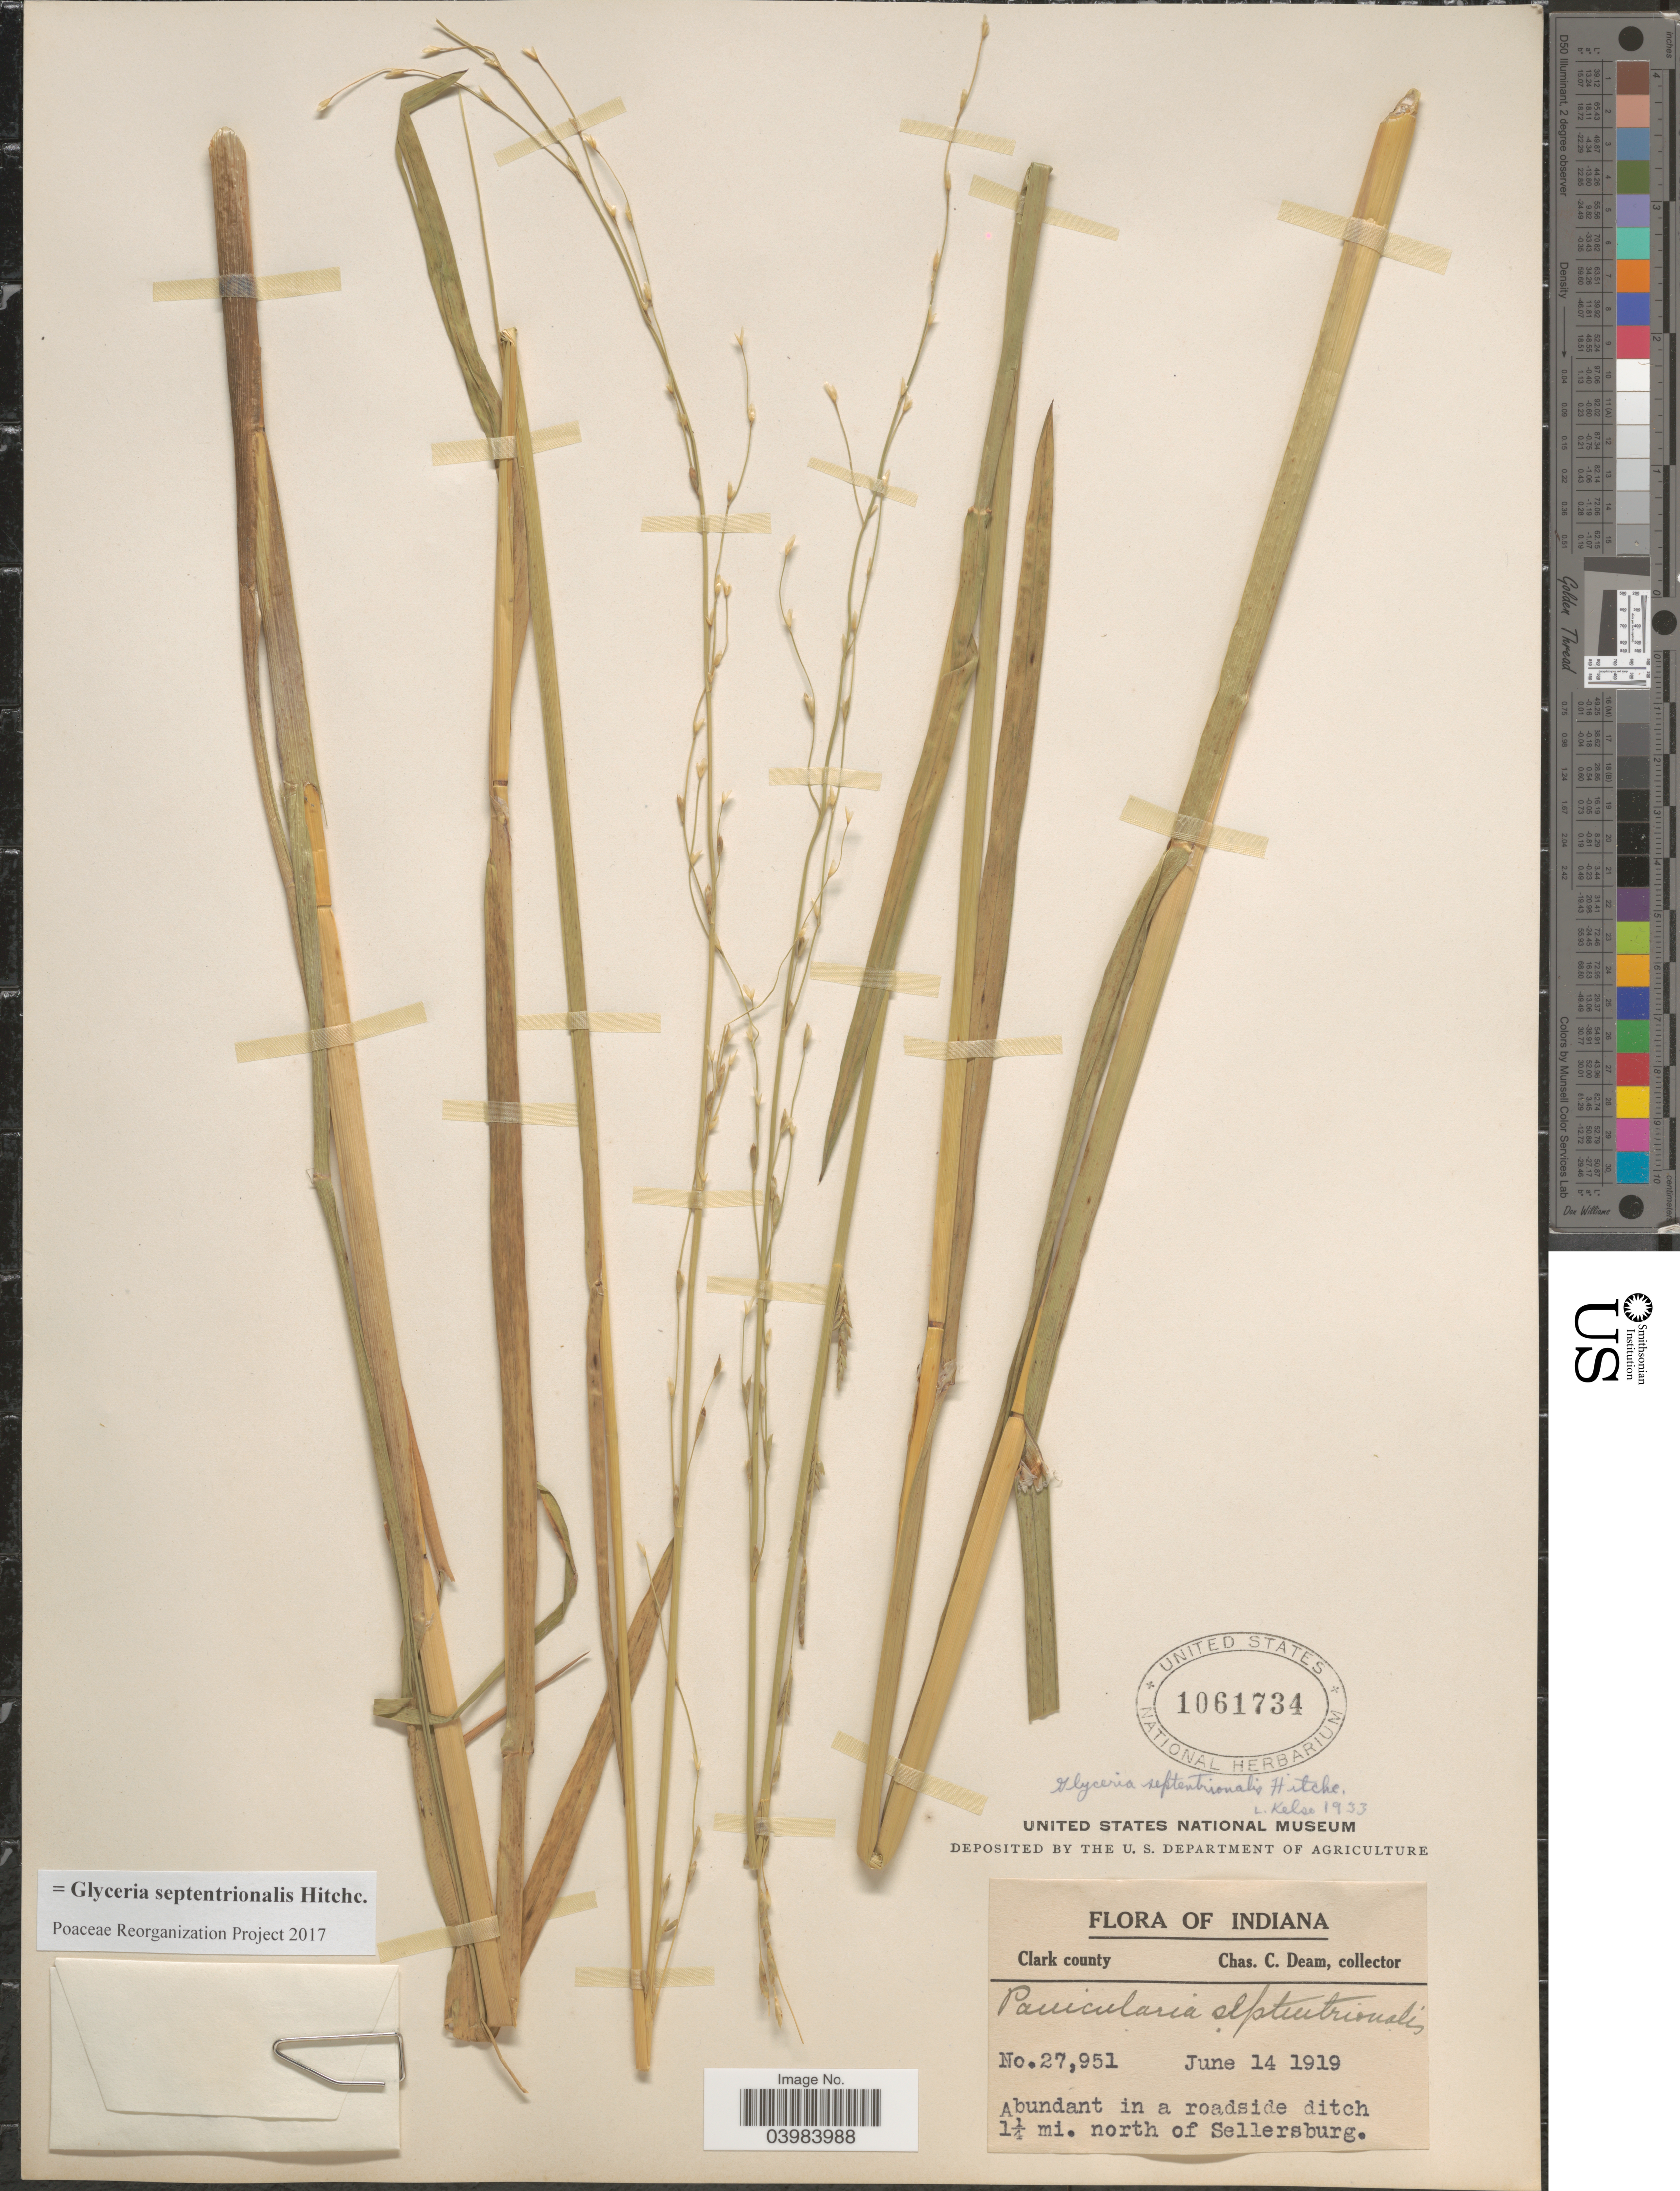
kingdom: Plantae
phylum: Tracheophyta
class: Liliopsida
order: Poales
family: Poaceae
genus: Glyceria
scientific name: Glyceria septentrionalis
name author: Hitchc.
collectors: C. C. Deam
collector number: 27951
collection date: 1919-06-14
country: United States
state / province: Indiana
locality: Clark county. In a roadside ditch 1¼ mi. north of Sellersburg.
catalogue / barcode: US 1061734